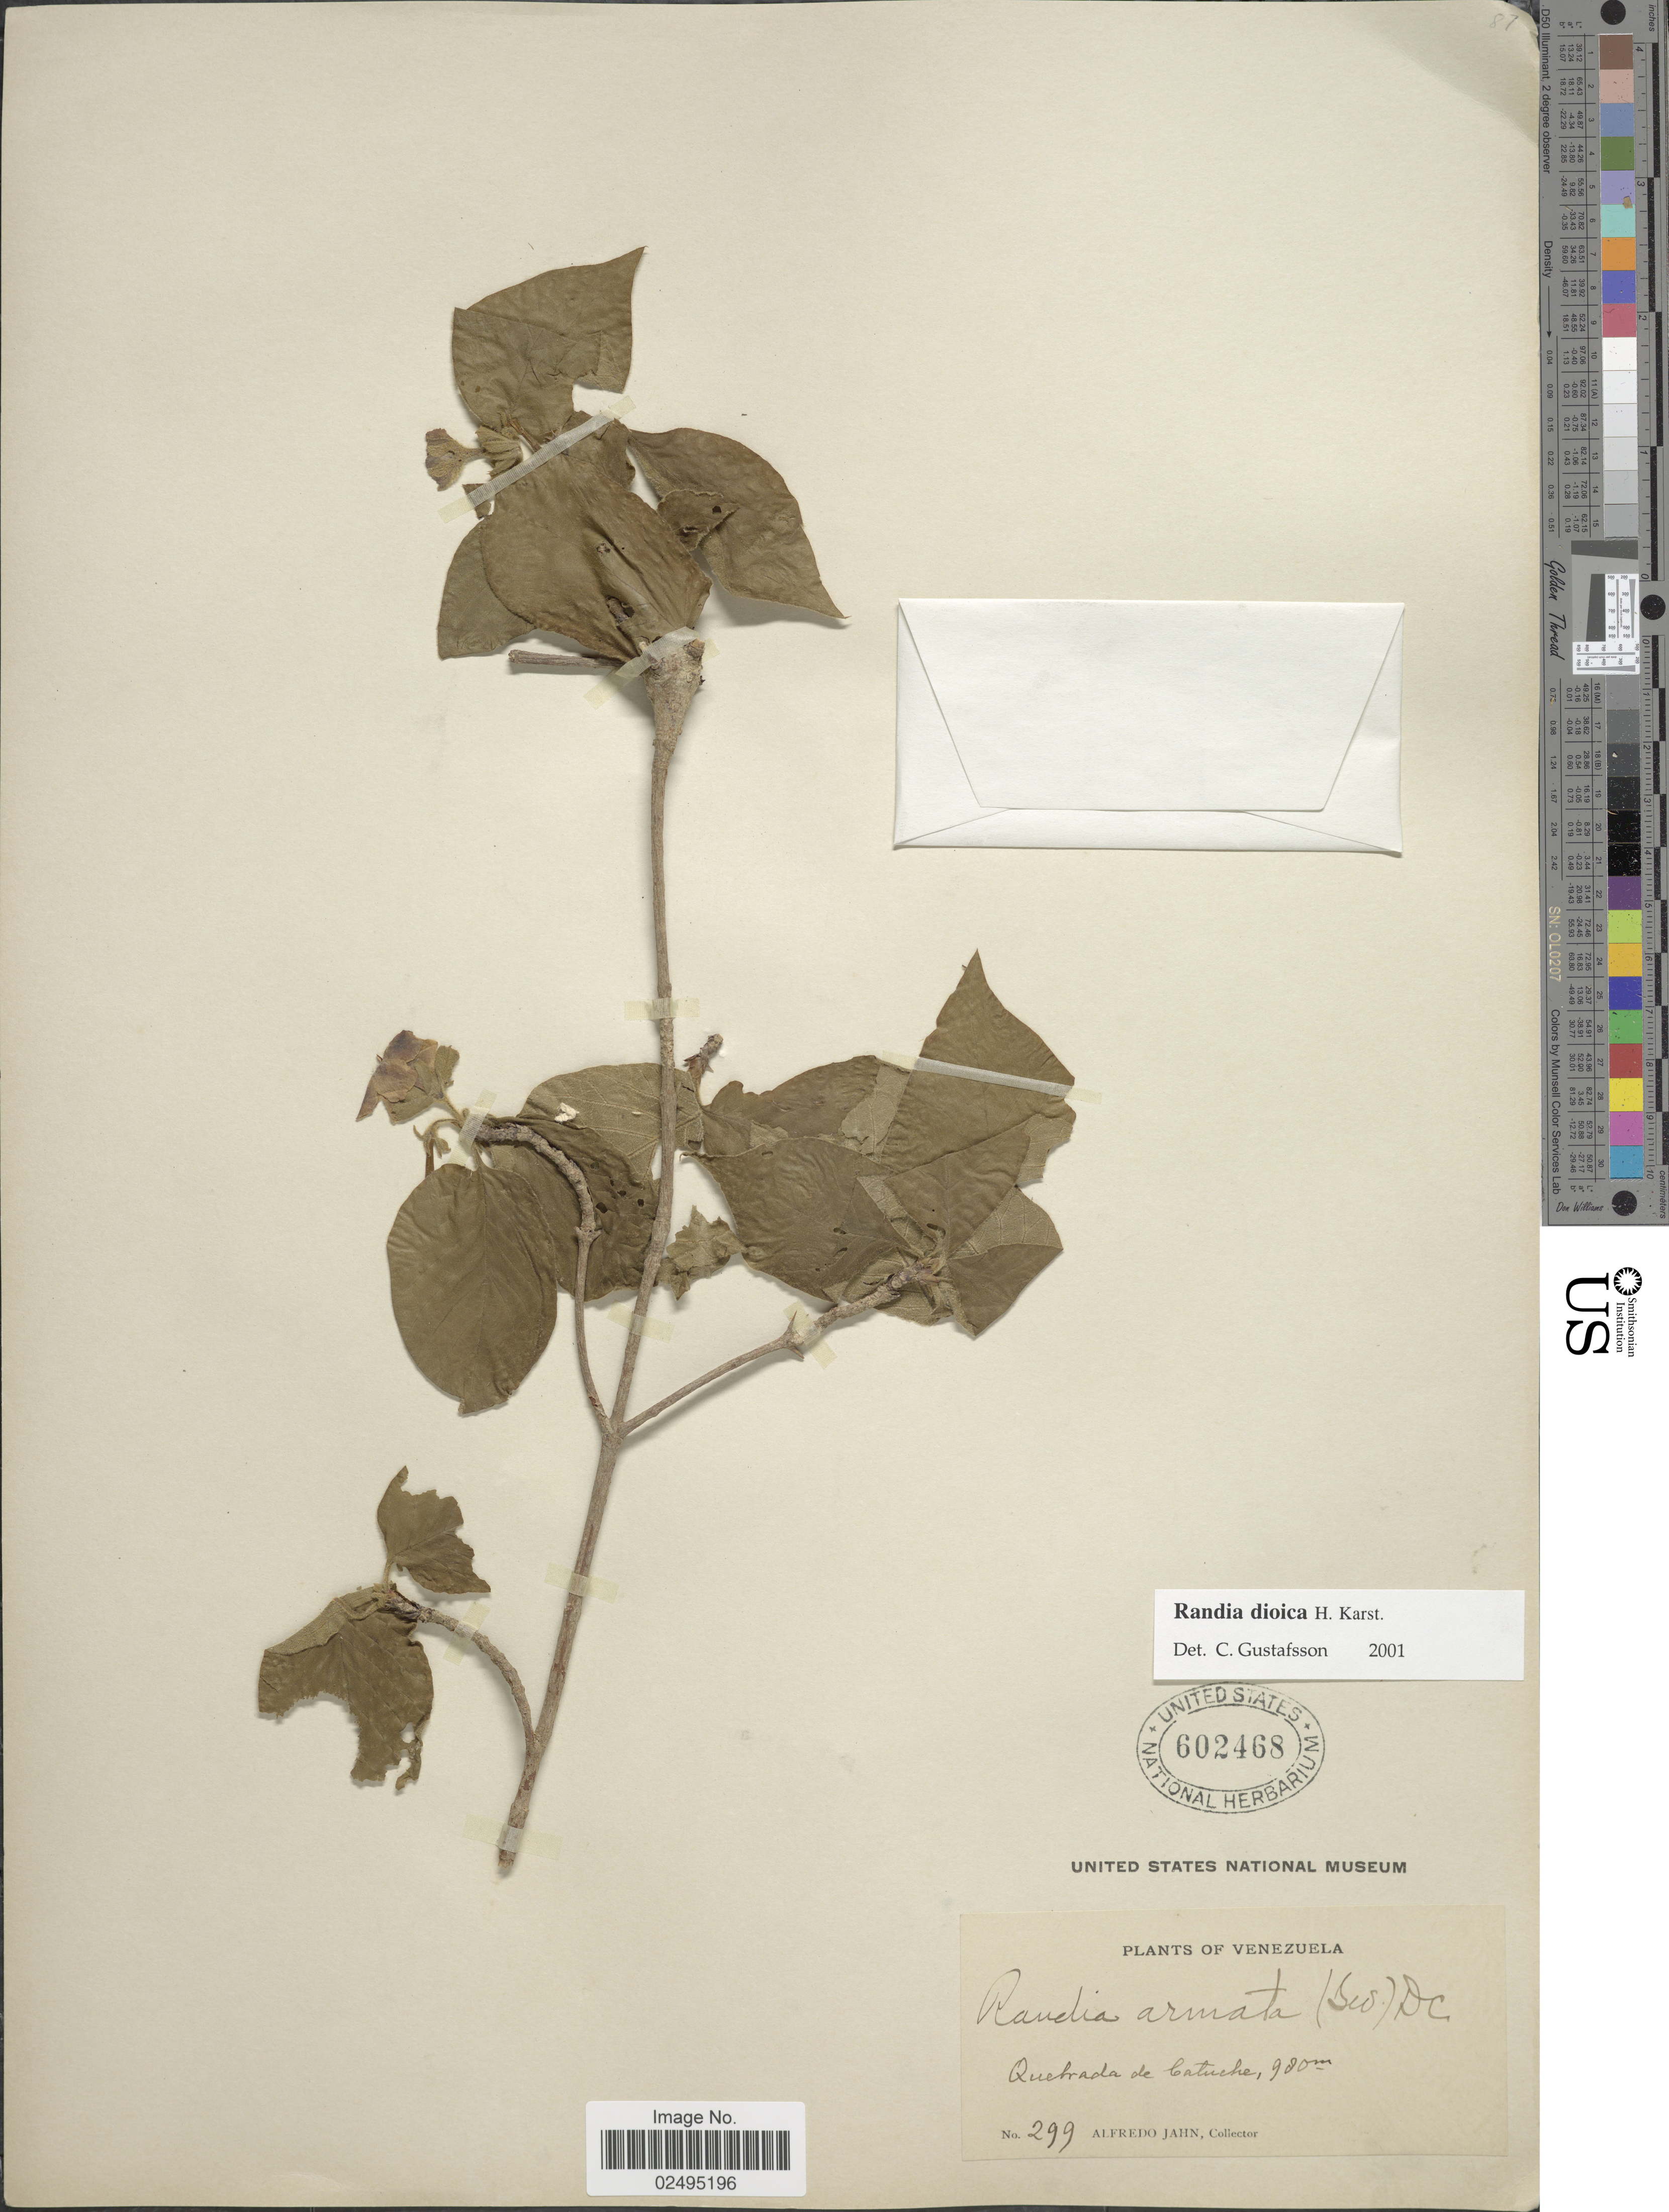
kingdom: Plantae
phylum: Tracheophyta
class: Magnoliopsida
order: Gentianales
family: Rubiaceae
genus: Randia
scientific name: Randia dioica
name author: H. Karst.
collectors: A. Jahn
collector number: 299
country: Venezuela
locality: Quebrada de Catuche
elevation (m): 900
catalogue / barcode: US 602468